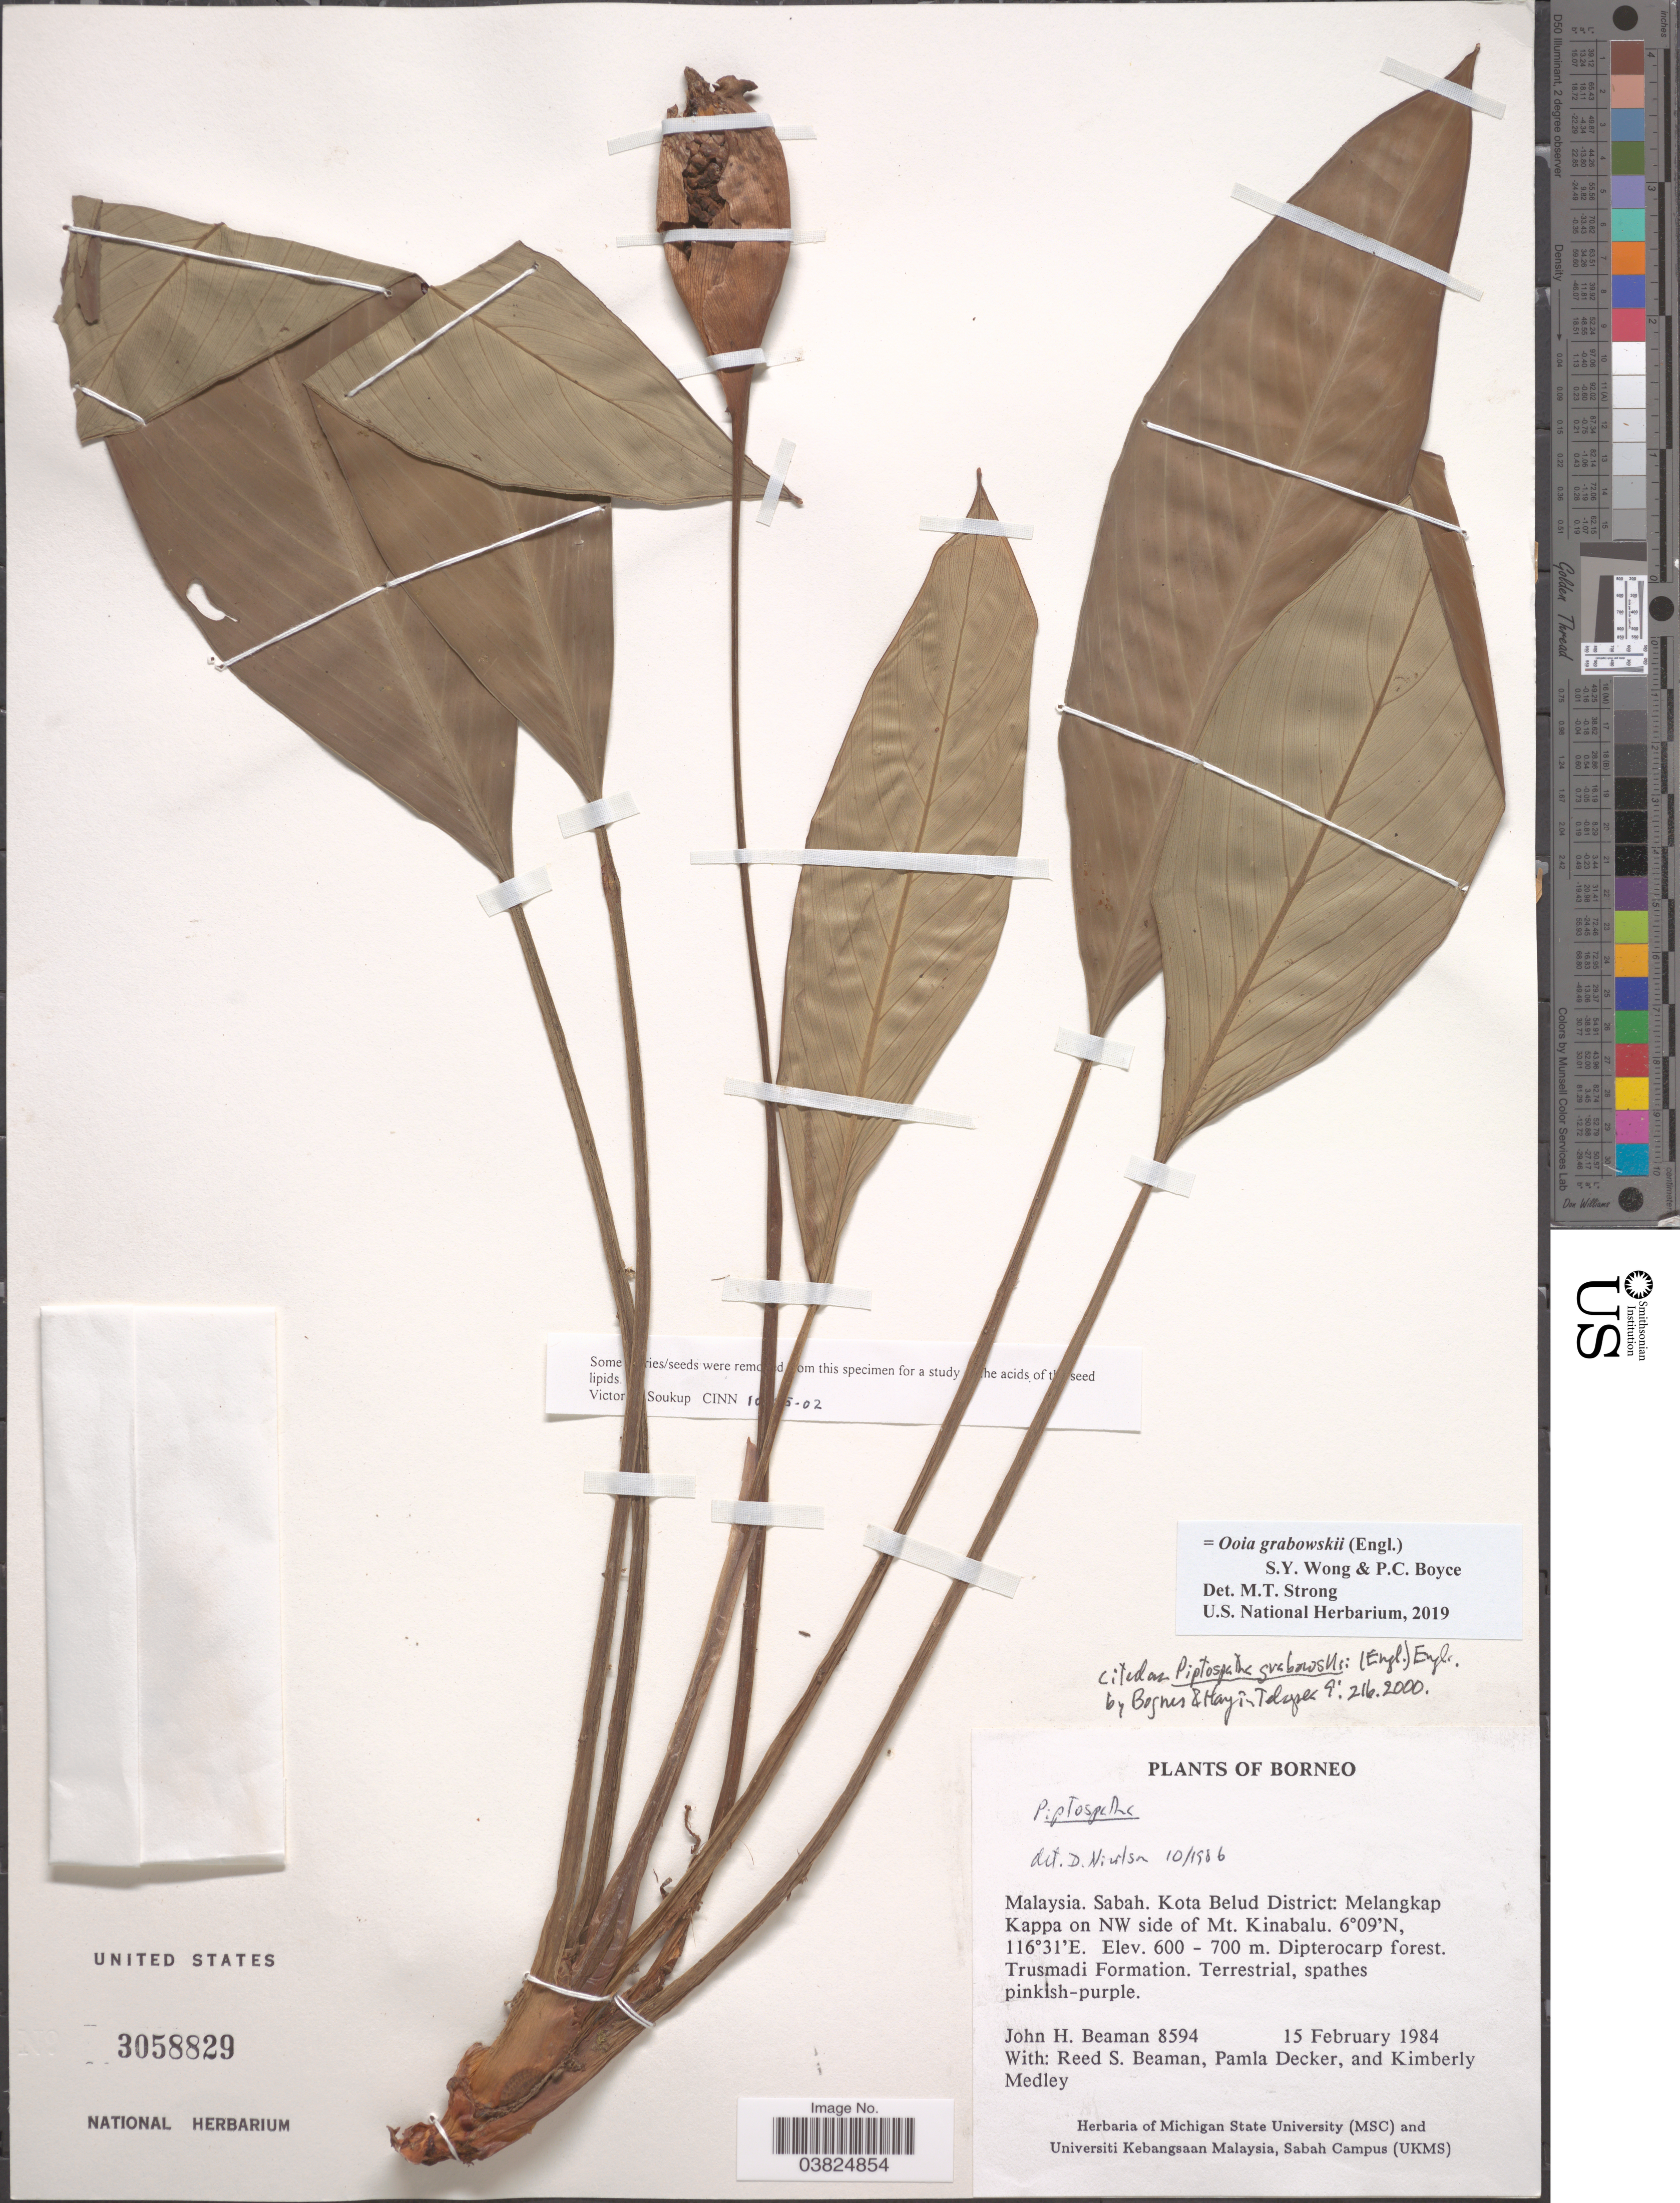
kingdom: Plantae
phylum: Tracheophyta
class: Liliopsida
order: Alismatales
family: Araceae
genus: Ooia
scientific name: Ooia grabowskii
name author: (Engl.) S.Y. Wong & P.C. Boyce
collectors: J. H. Beaman, R. S. Beaman, P. Decker & K. Medley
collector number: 8594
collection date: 1984-02-15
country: Malaysia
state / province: Sabah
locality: Borneo. Kota Belud District: Melangkap Kappa on NW side of Mt. Kinabalu.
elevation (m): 600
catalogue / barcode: US 3058829